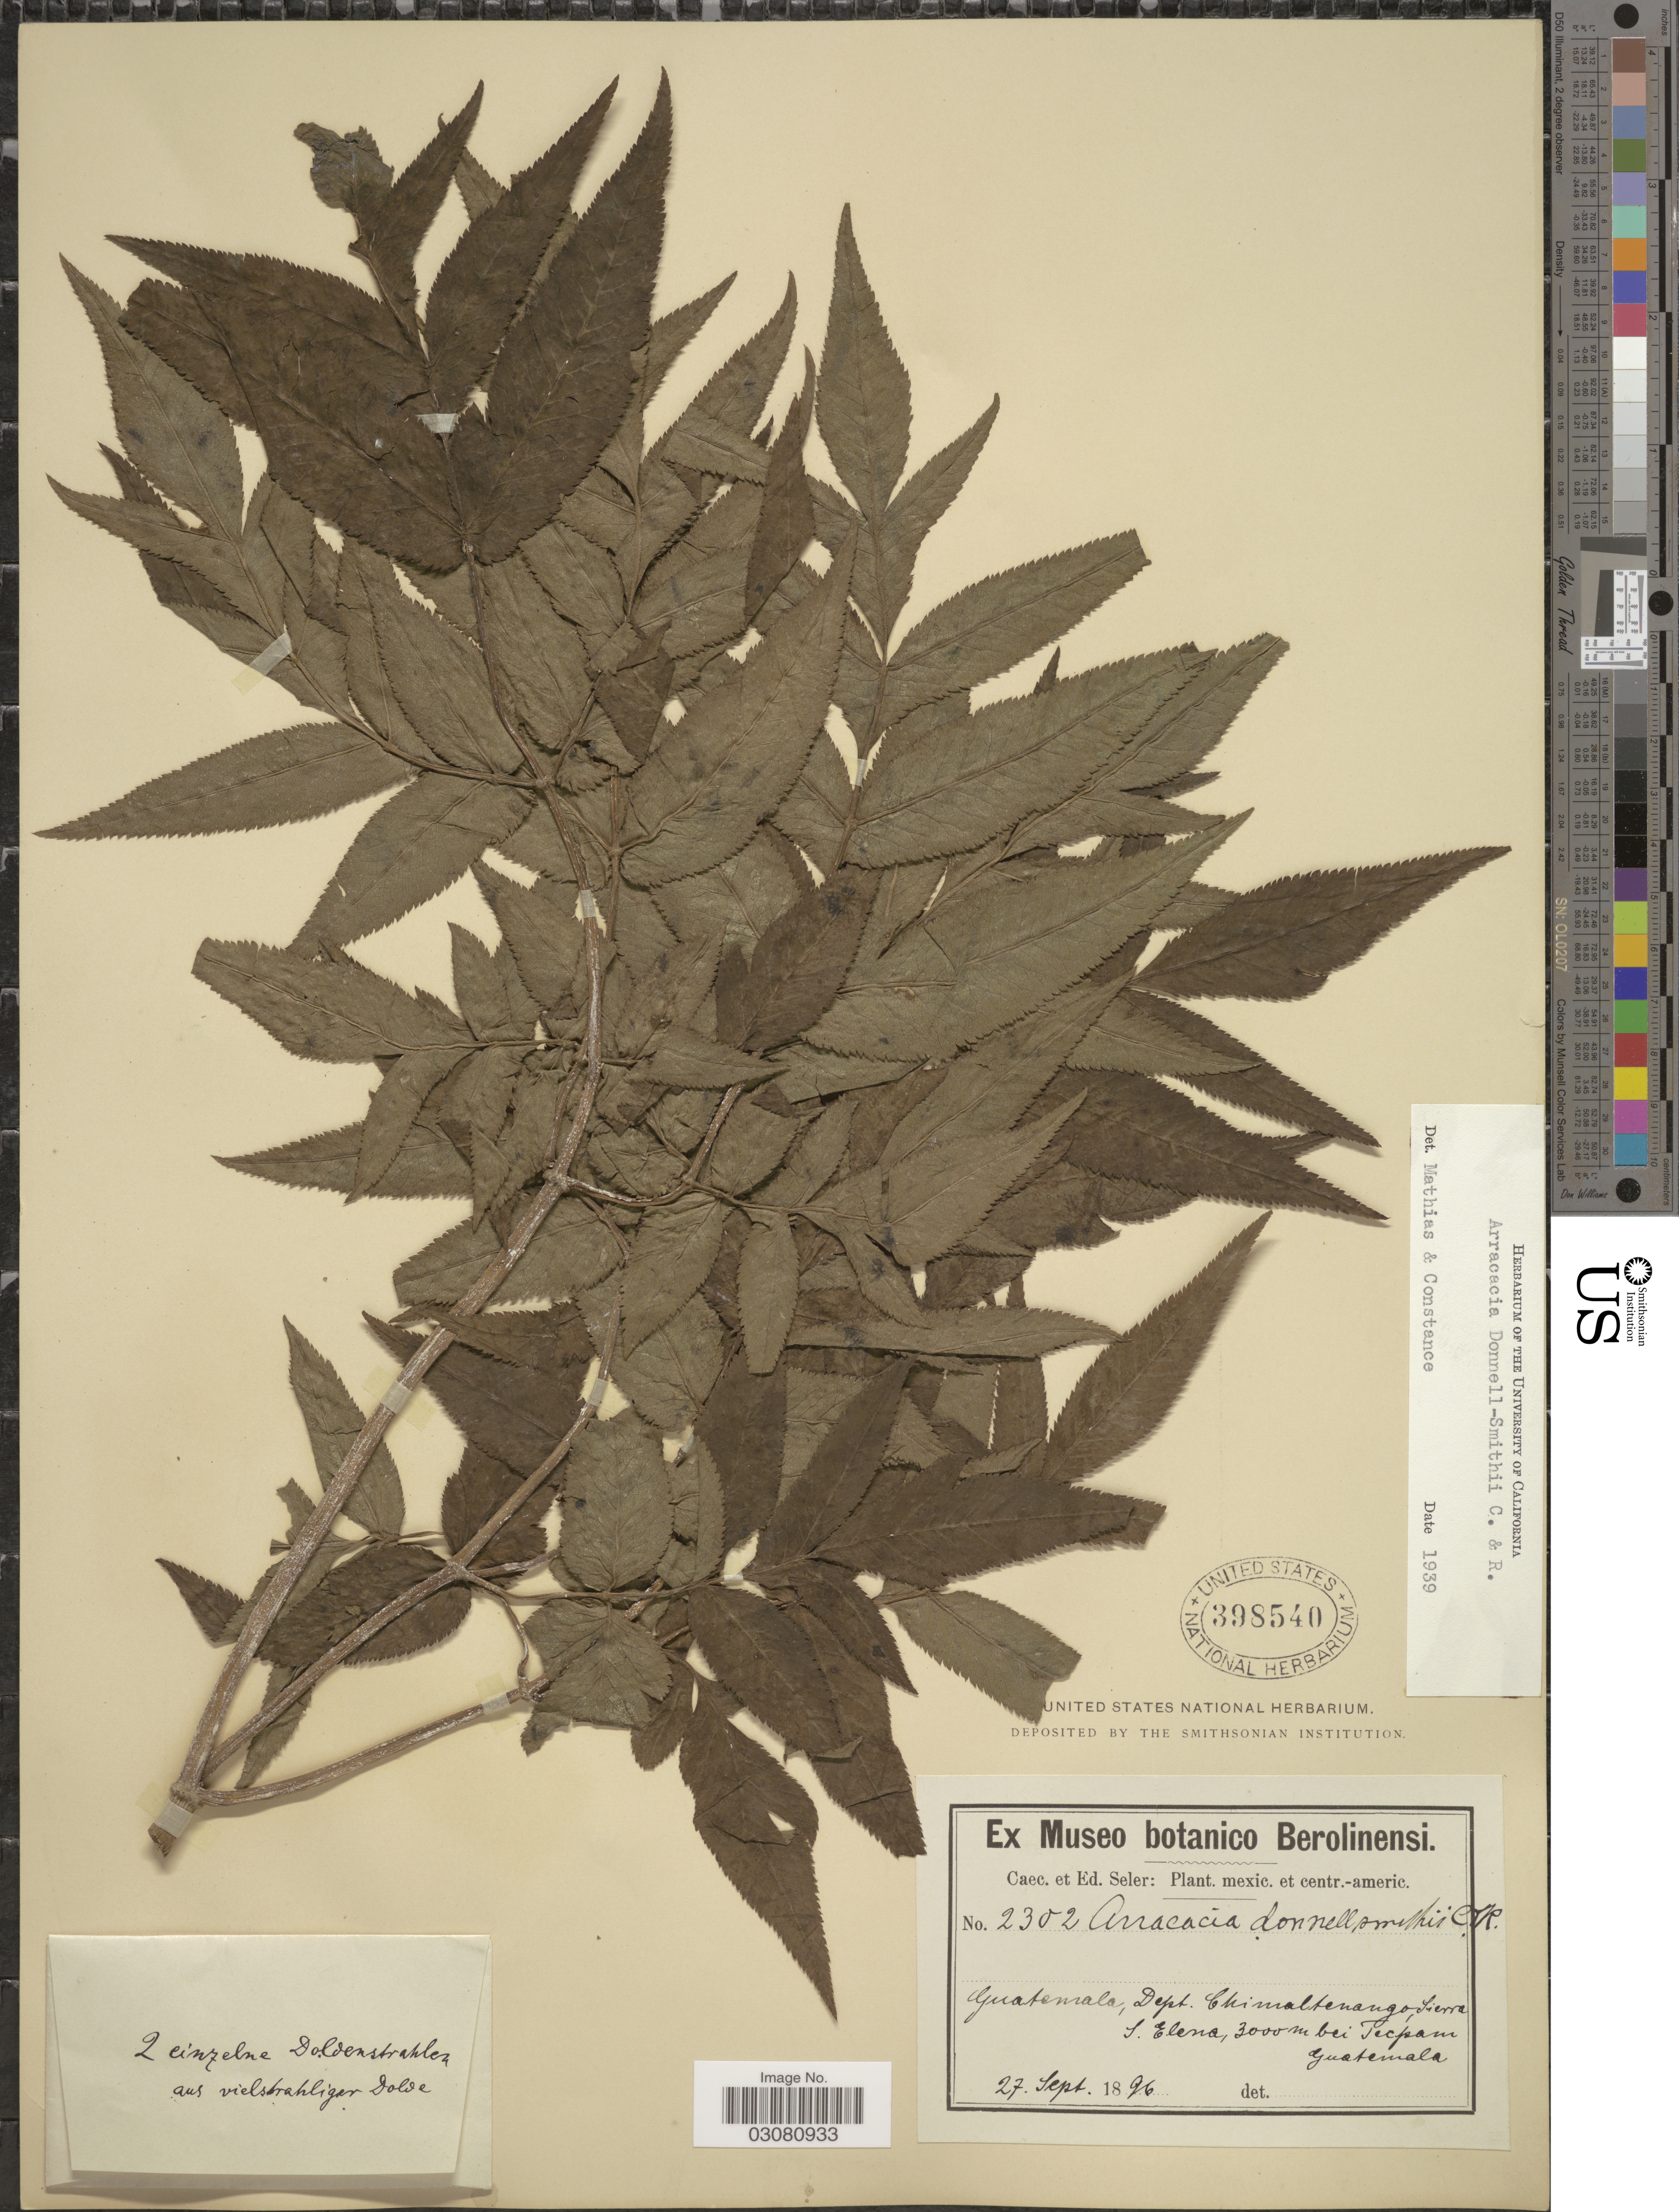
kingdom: Plantae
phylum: Tracheophyta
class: Magnoliopsida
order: Apiales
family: Apiaceae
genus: Arracacia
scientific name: Arracacia donnell-smithii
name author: J.M. Coult. & Rose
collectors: C. Seler & E. G. Seler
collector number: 2302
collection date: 1896-09-27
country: Guatemala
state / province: Chimaltenango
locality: Dept. Chimaltenango, Sierra S. Elena, bei Tecpam.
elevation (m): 3000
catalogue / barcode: US 398540